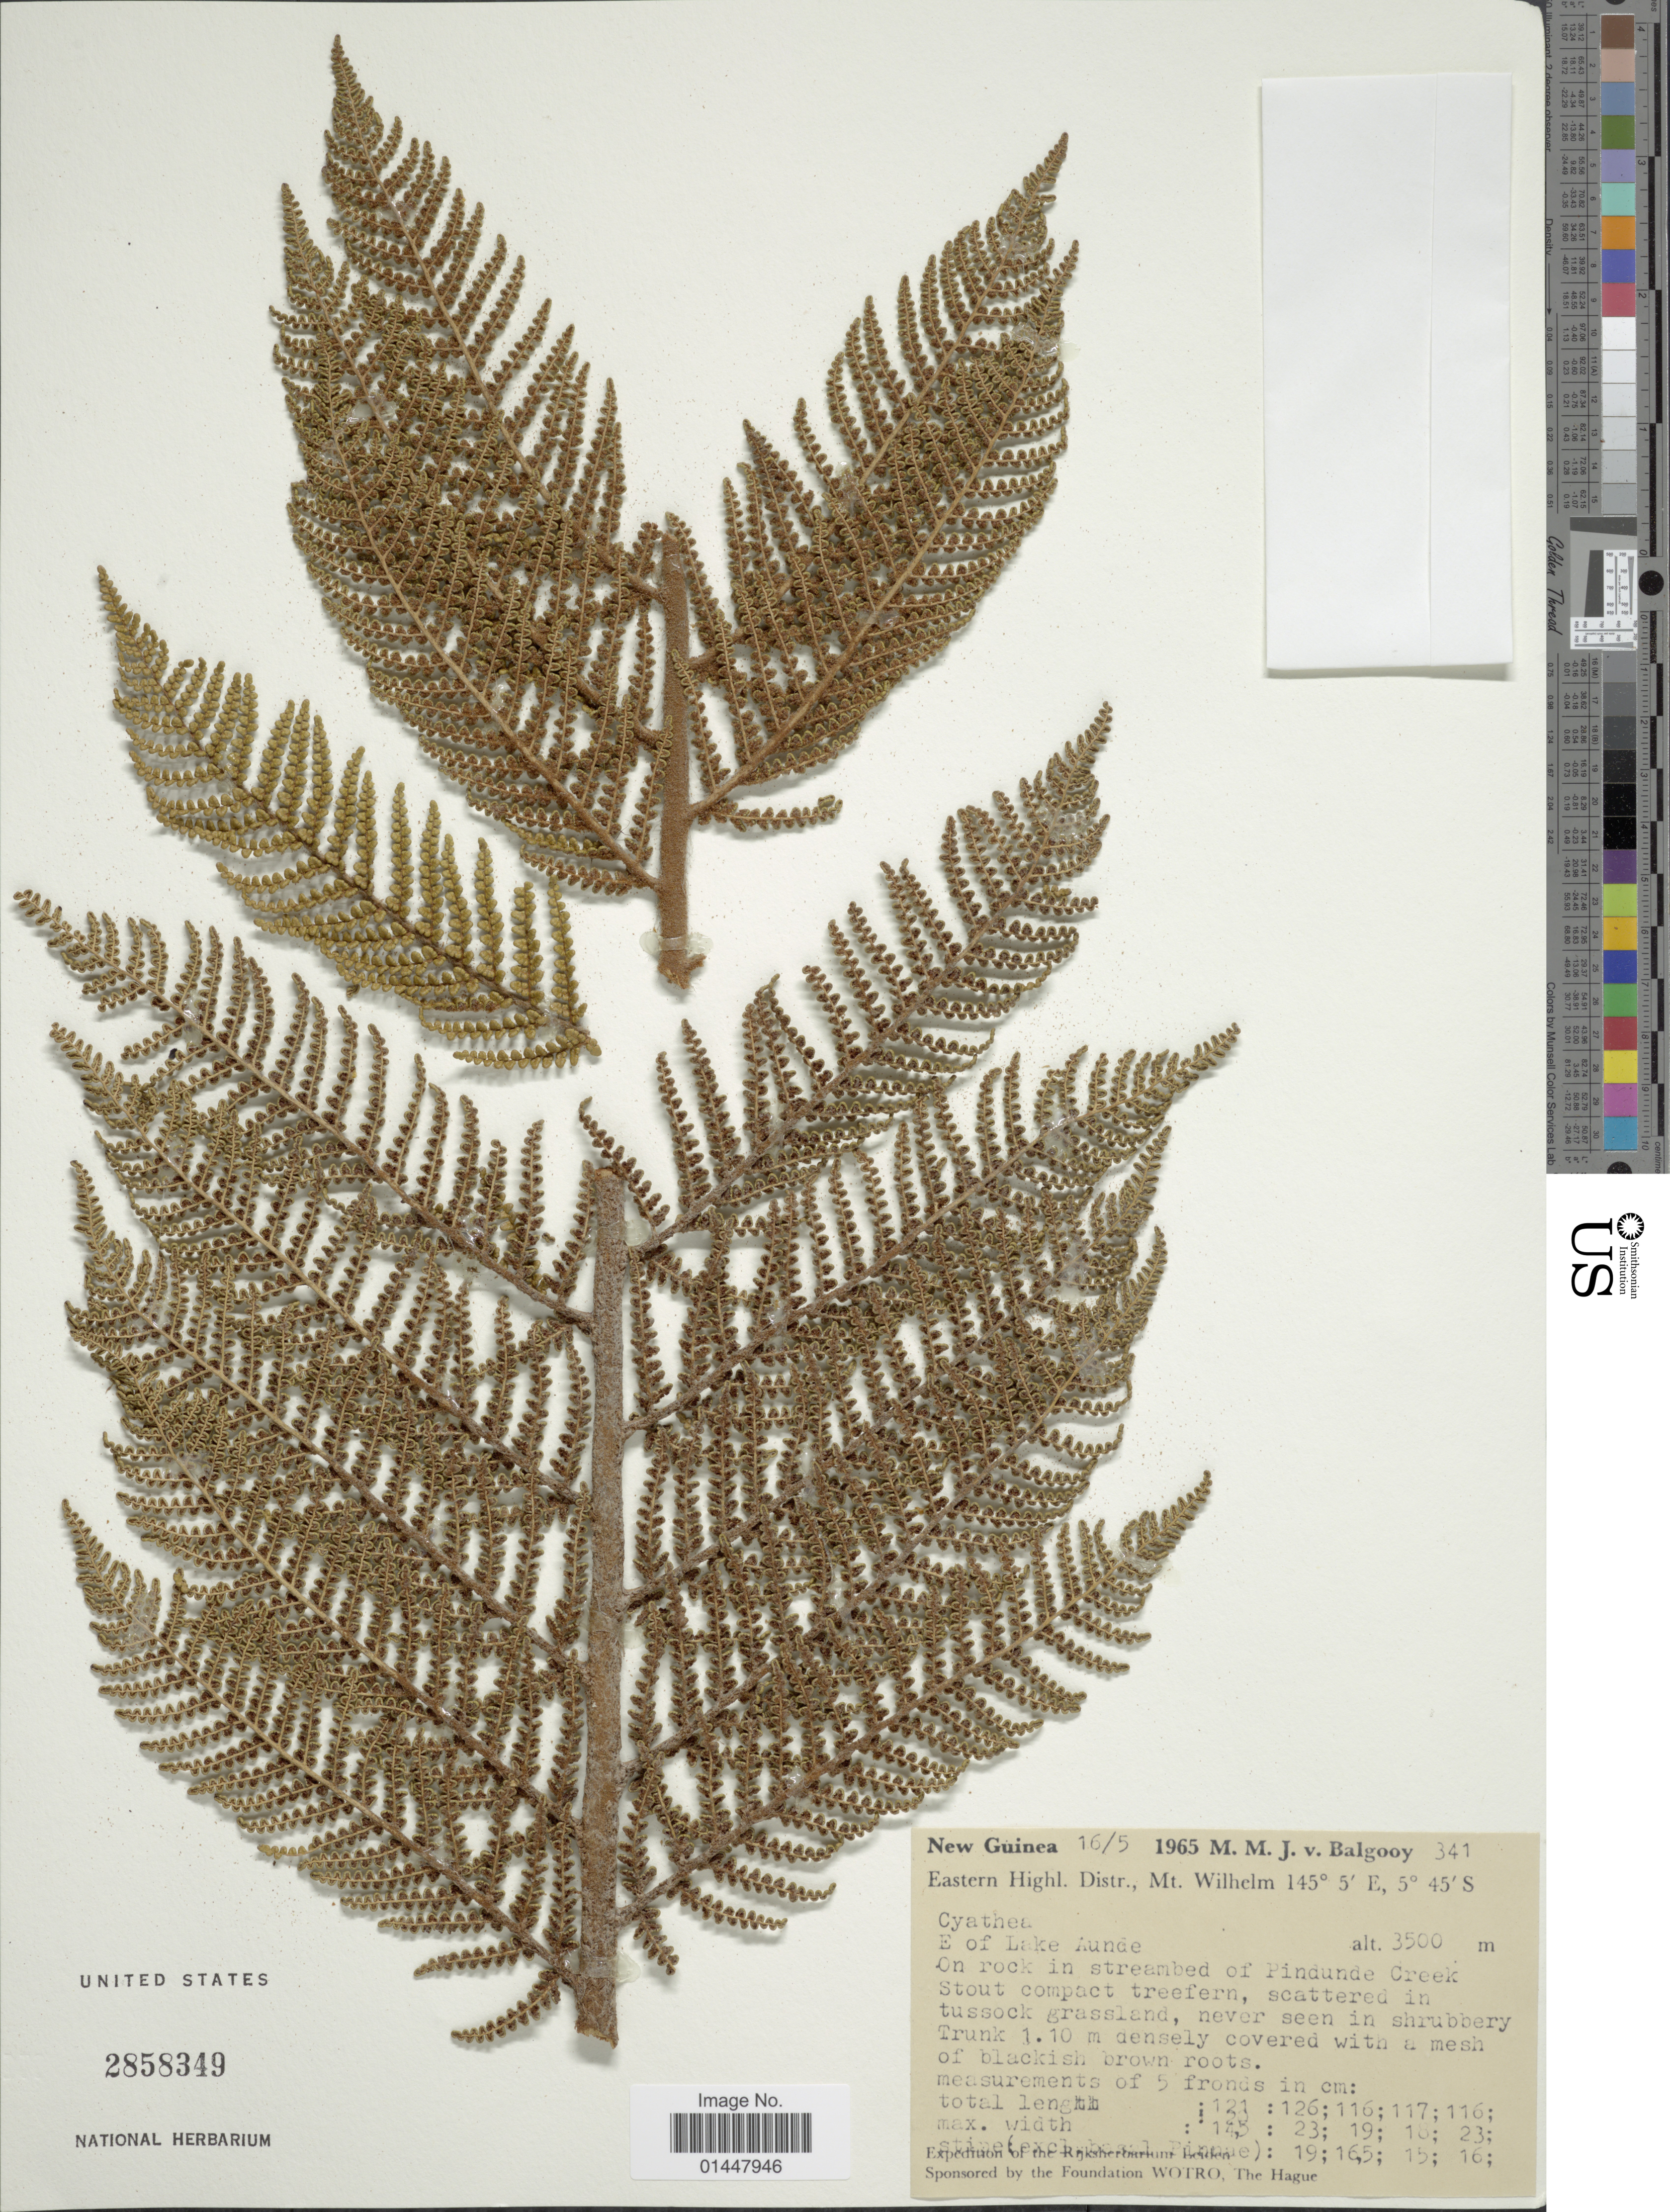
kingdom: Plantae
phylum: Tracheophyta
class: Polypodiopsida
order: Cyatheales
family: Cyatheaceae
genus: Sphaeropteris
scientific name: Sphaeropteris sp.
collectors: M. M. van Balgooy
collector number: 341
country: Papua New Guinea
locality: New Guinea, Eastern Highl. Distr., Mt.Wilhelm. On rock on streambed of Pindunde creek. Stout compact treefern, scattered in tussock grassland, never seen in Shrubbery .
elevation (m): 3500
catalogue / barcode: US 2858349